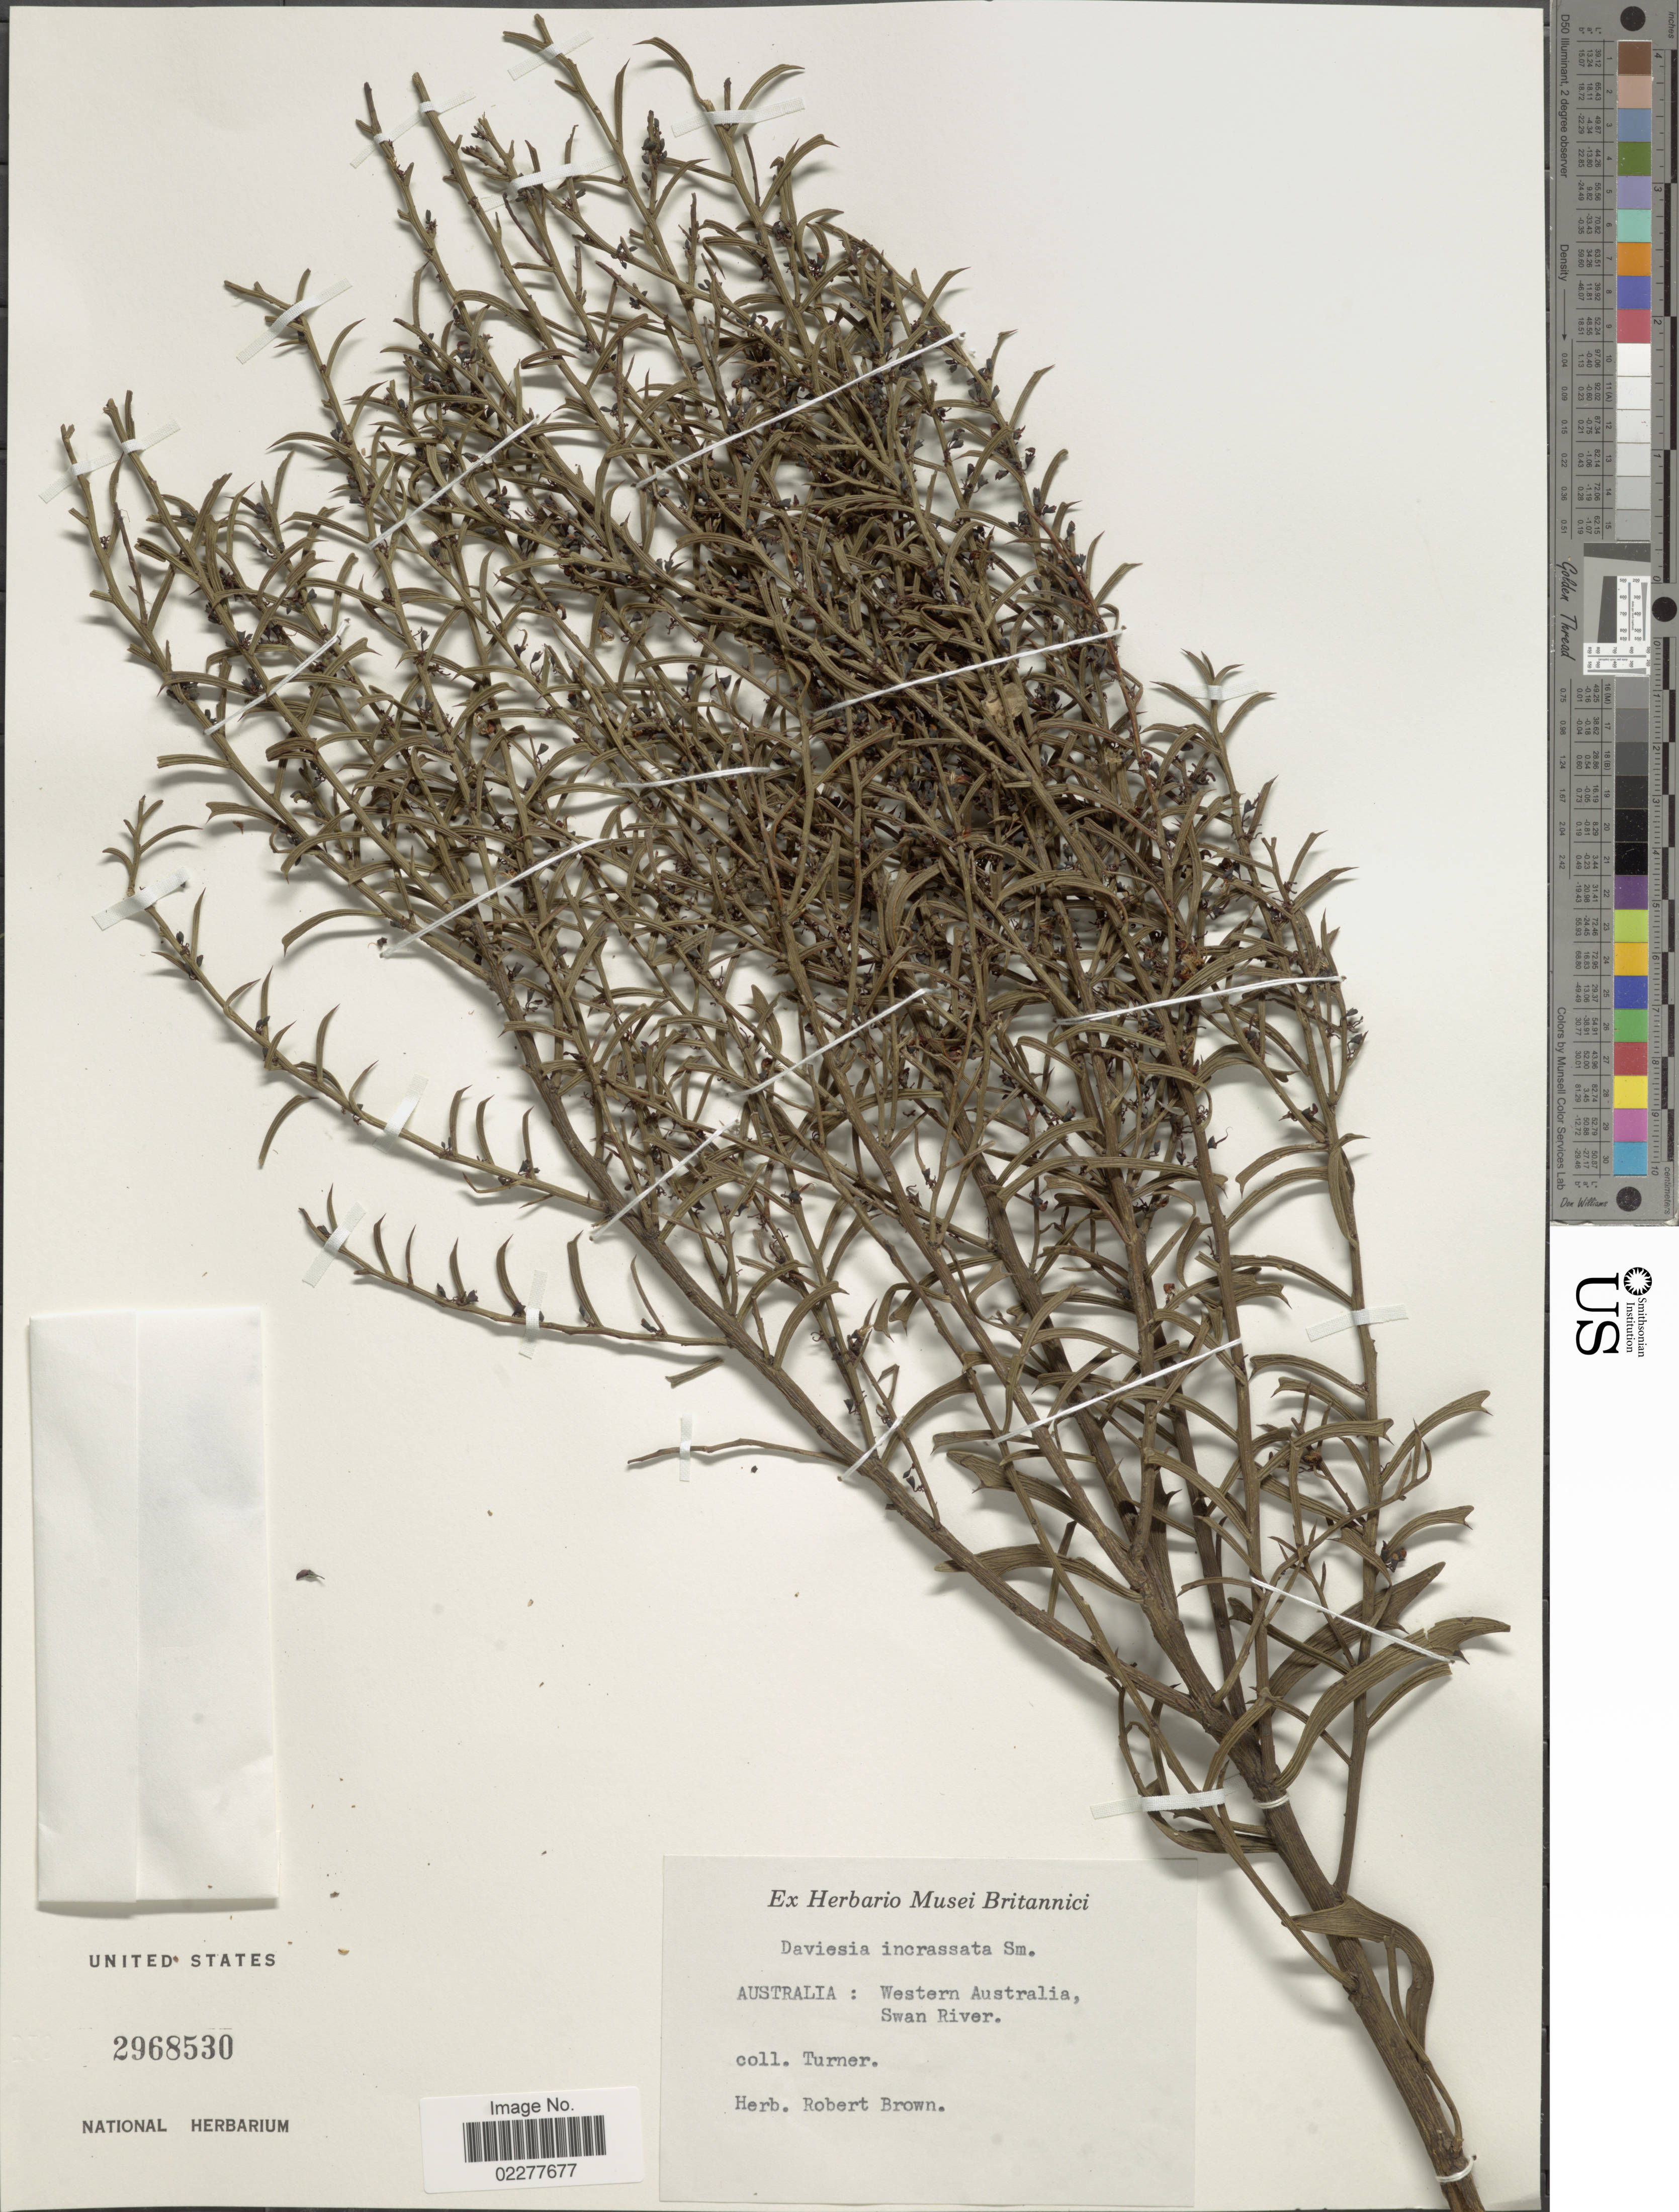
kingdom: Plantae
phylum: Tracheophyta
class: Magnoliopsida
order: Fabales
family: Fabaceae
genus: Daviesia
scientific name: Daviesia incrassata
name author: Sm.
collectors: -. Turner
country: Australia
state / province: Western Australia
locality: Swan River.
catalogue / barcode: US 2968530